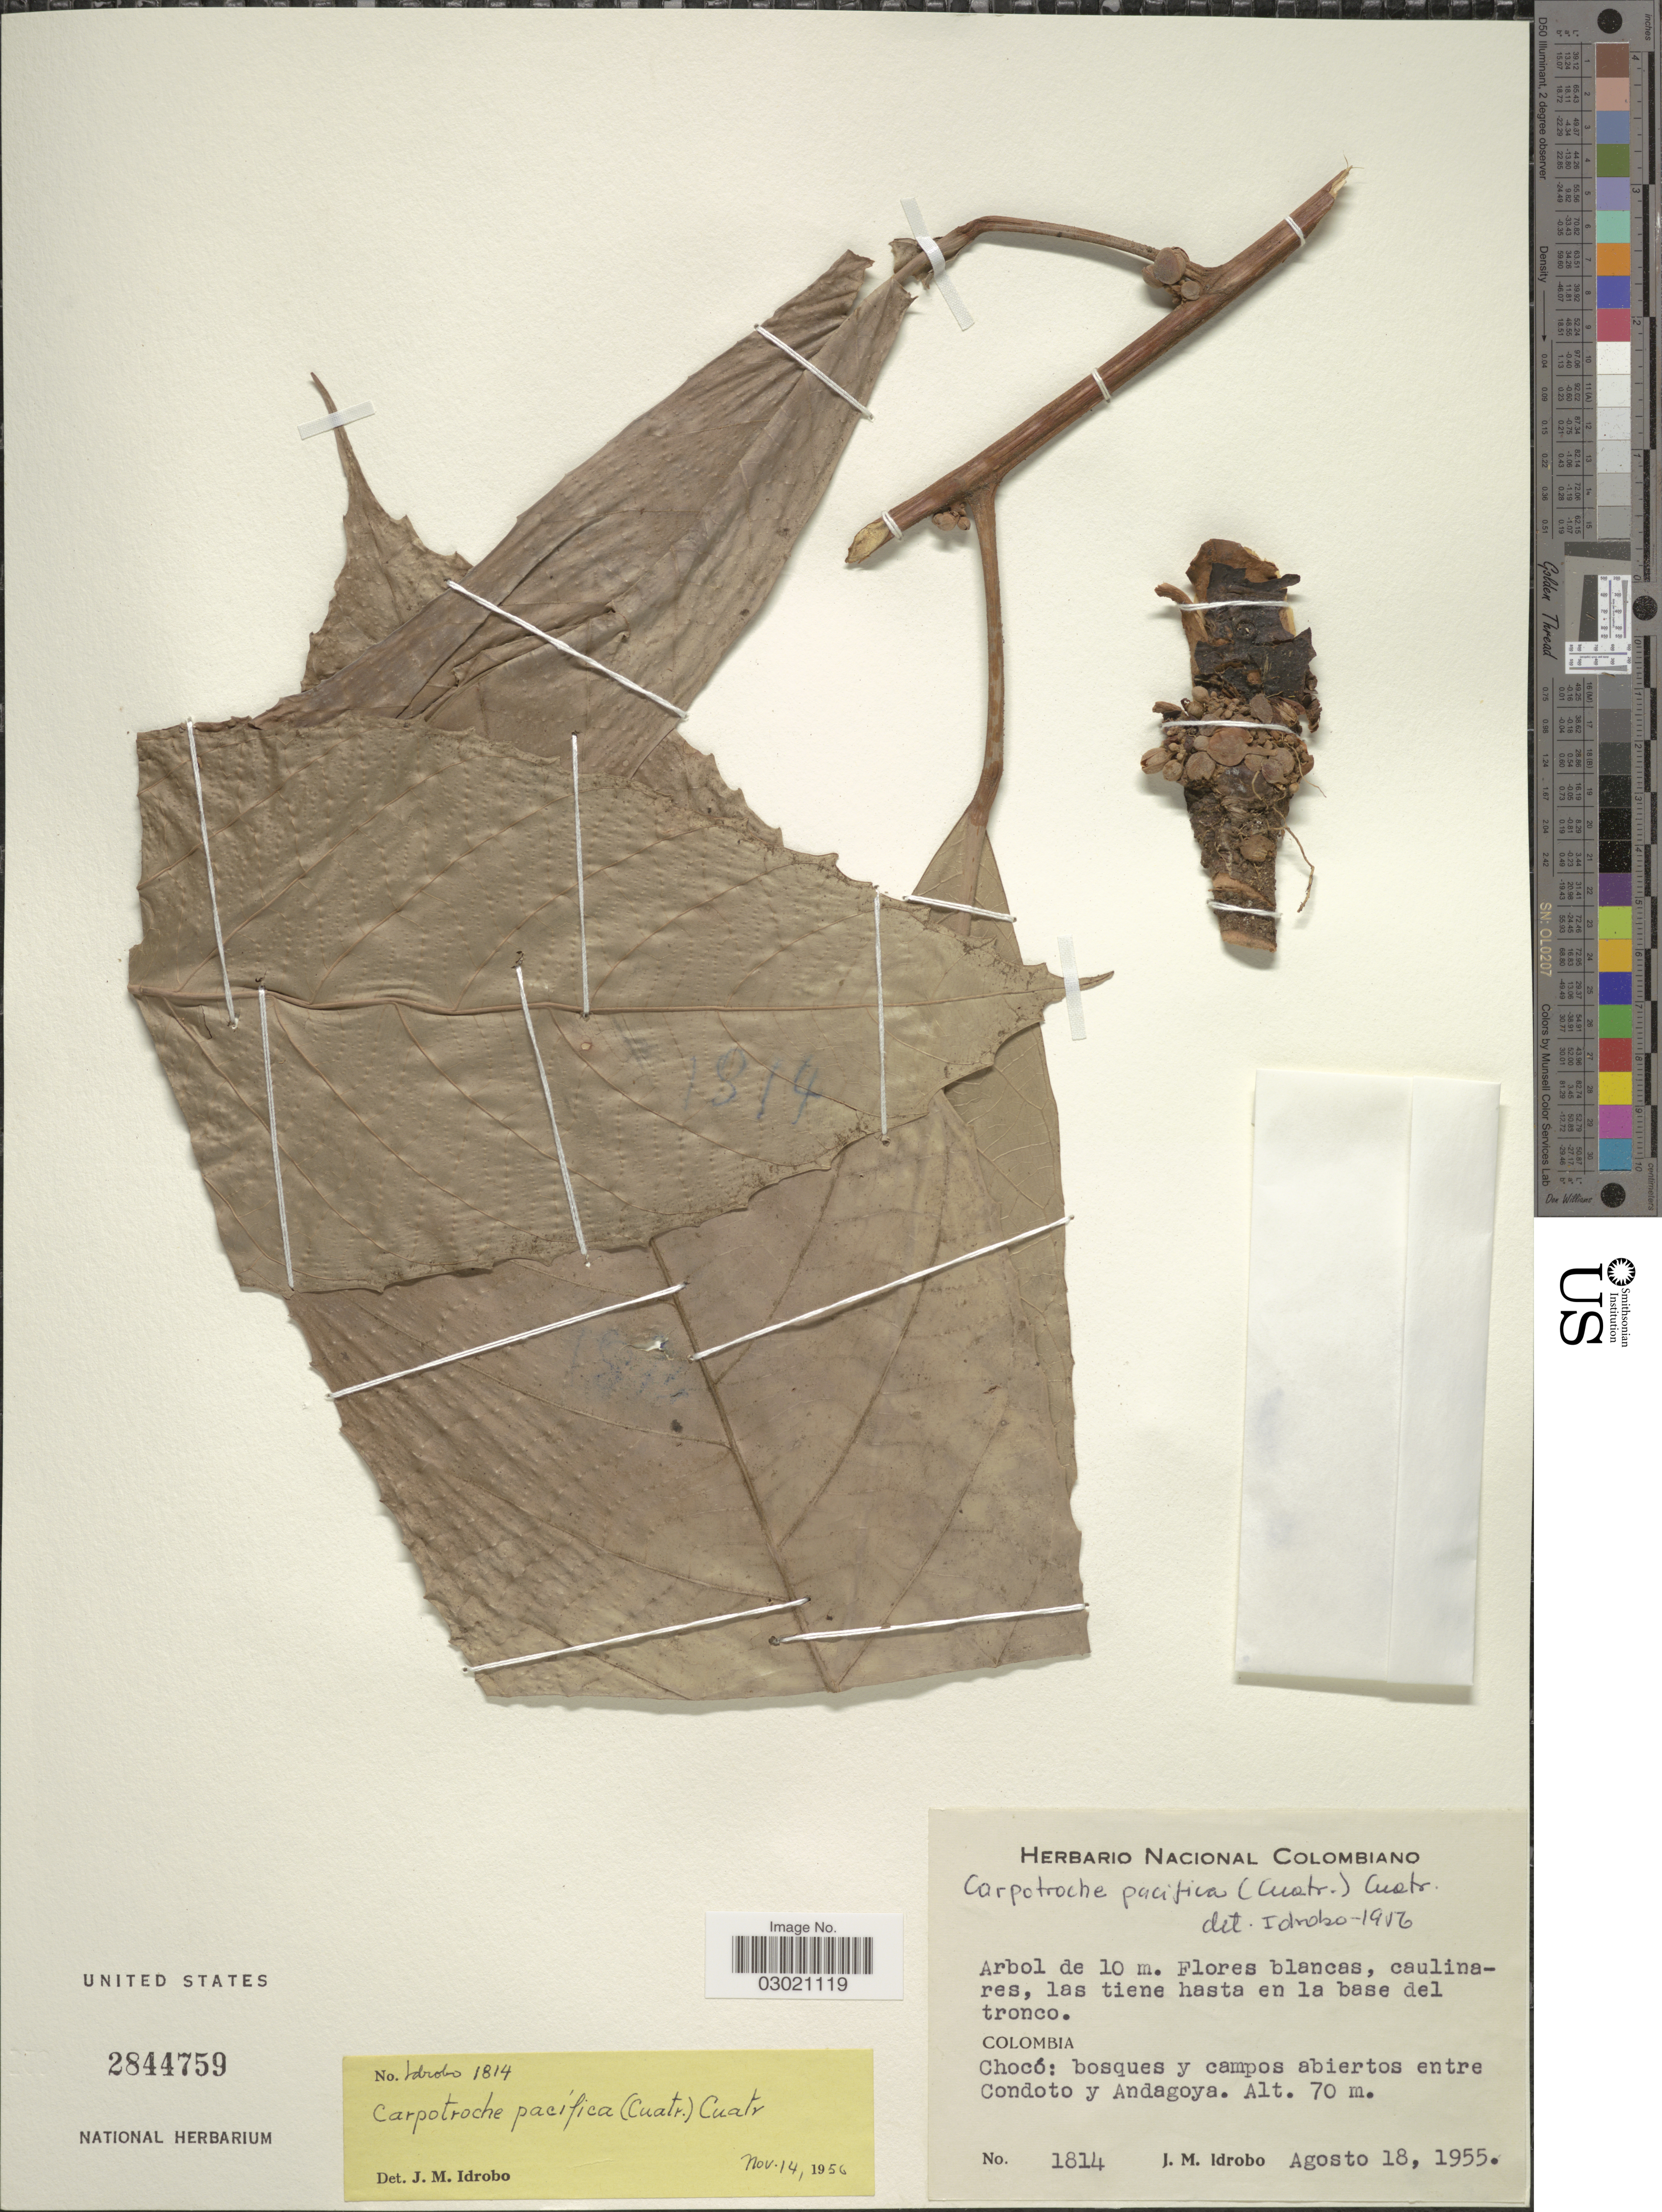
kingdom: Plantae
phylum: Tracheophyta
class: Magnoliopsida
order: Malpighiales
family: Achariaceae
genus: Carpotroche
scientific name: Carpotroche pacifica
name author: (Cuatrec.) Cuatrec.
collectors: J. M. Idrobo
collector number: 1814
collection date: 1955-08-18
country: Colombia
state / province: Chocó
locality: Bosques y campos abiertos entre Condoto y Andagoya.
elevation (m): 70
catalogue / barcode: US 2844759